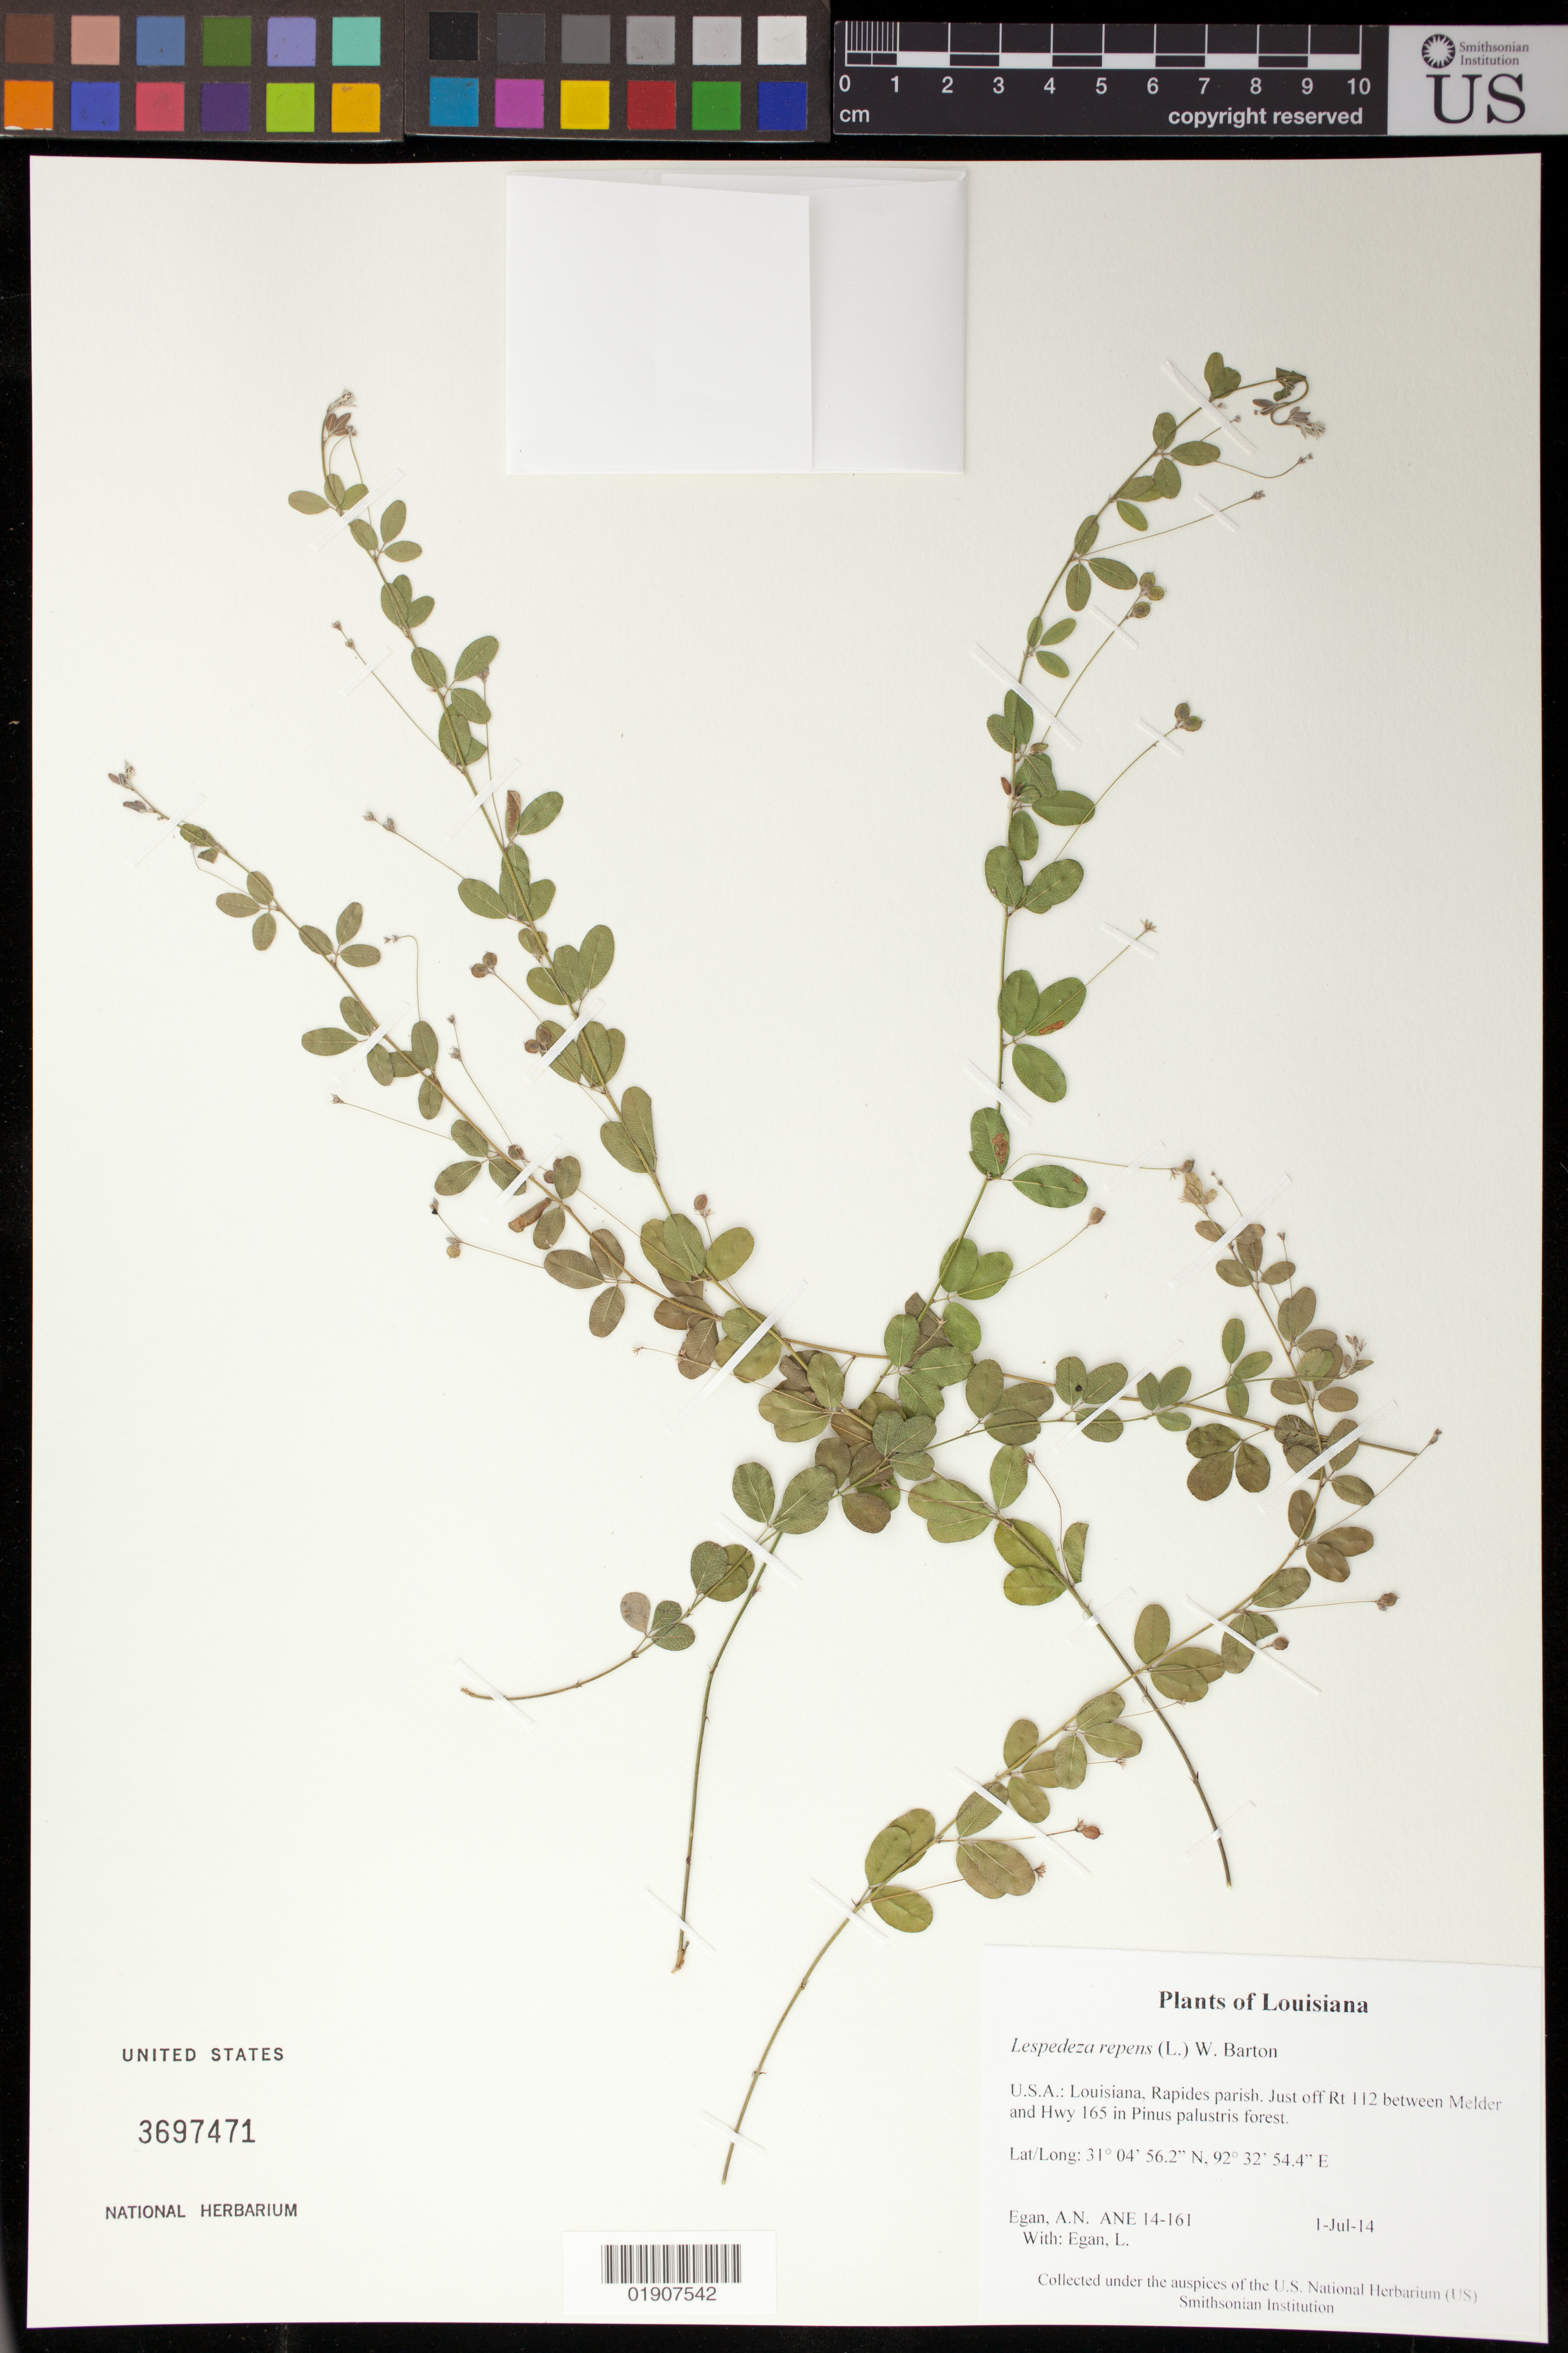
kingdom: Plantae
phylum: Tracheophyta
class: Magnoliopsida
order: Fabales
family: Fabaceae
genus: Lespedeza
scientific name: Lespedeza repens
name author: (L.) W.P.C. Barton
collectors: A. N. Egan & L. Egan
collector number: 14-161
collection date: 2014-07-01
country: United States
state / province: Louisiana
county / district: Rapides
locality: Just off Rt 112 between Melder and Hwy 165 in Pinus palustris forest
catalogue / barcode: US 3697471